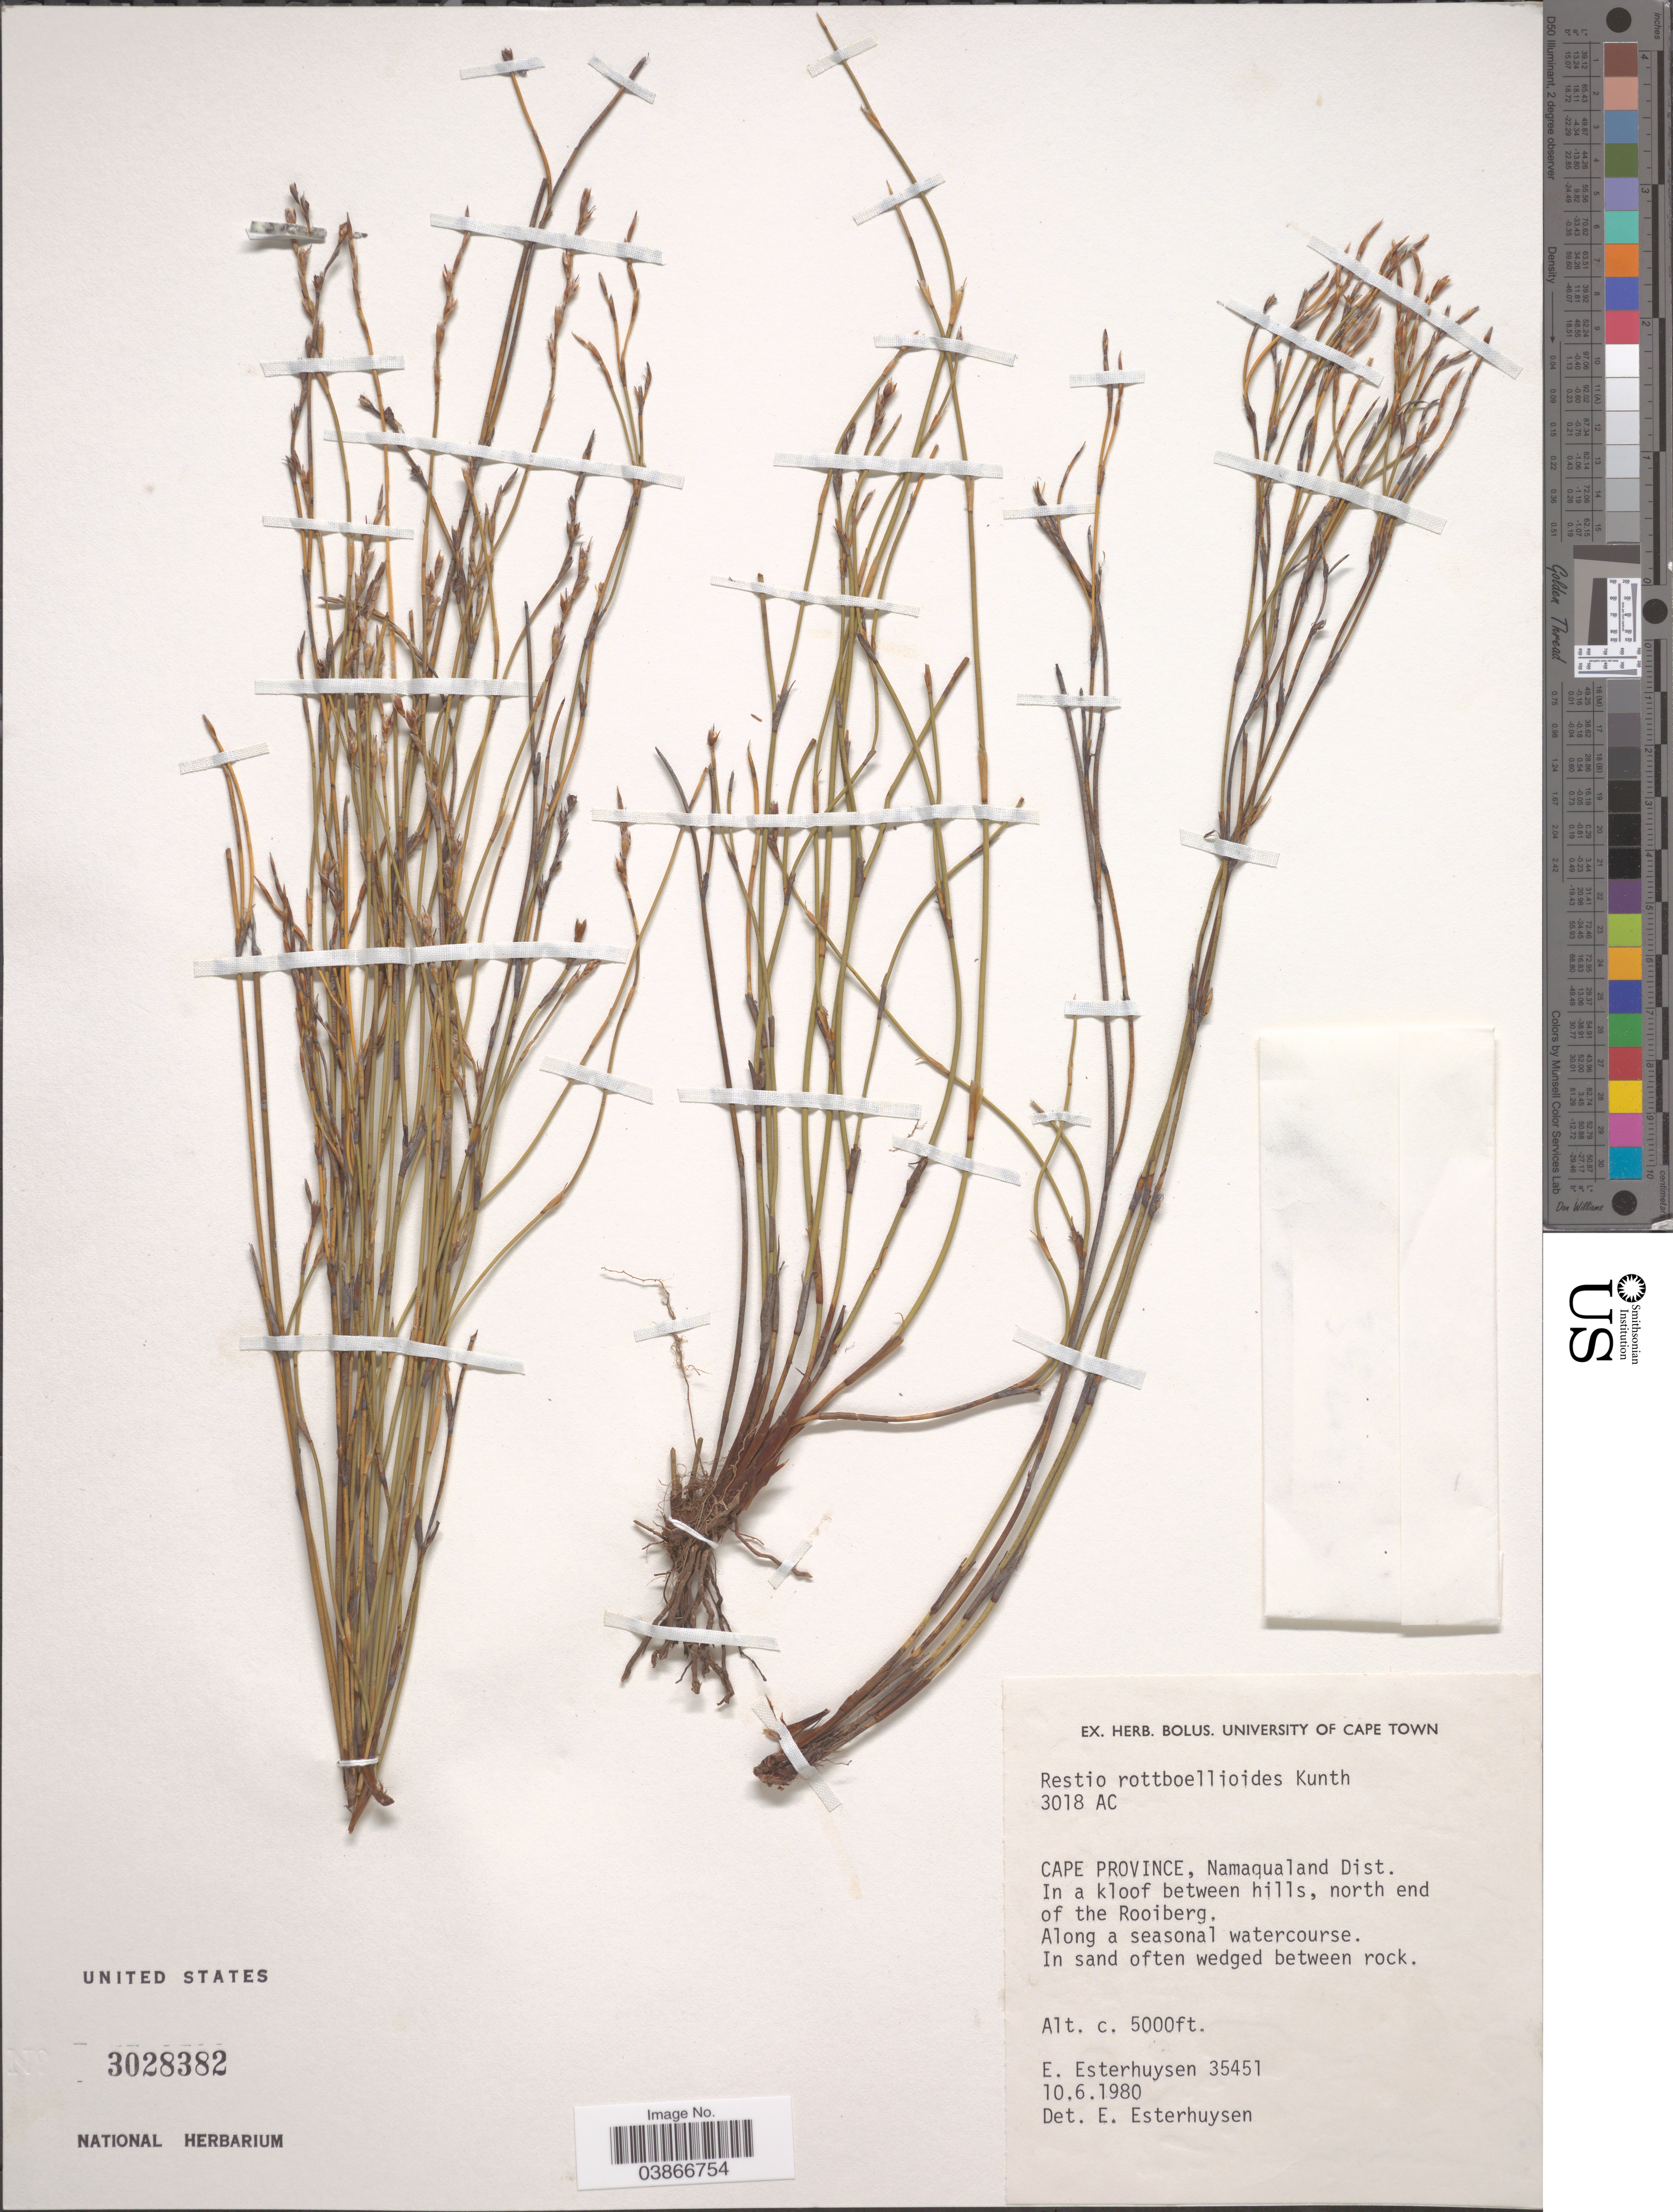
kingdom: Plantae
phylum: Tracheophyta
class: Liliopsida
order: Poales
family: Restionaceae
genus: Restio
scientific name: Restio rottboellioides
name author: Kunth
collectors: E. E. Esterhuysen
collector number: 35451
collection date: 1980-06-10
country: South Africa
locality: Namaqualand Dist. In a kloof between hills, north end of the Rooiberg.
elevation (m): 1524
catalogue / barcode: US 3028382